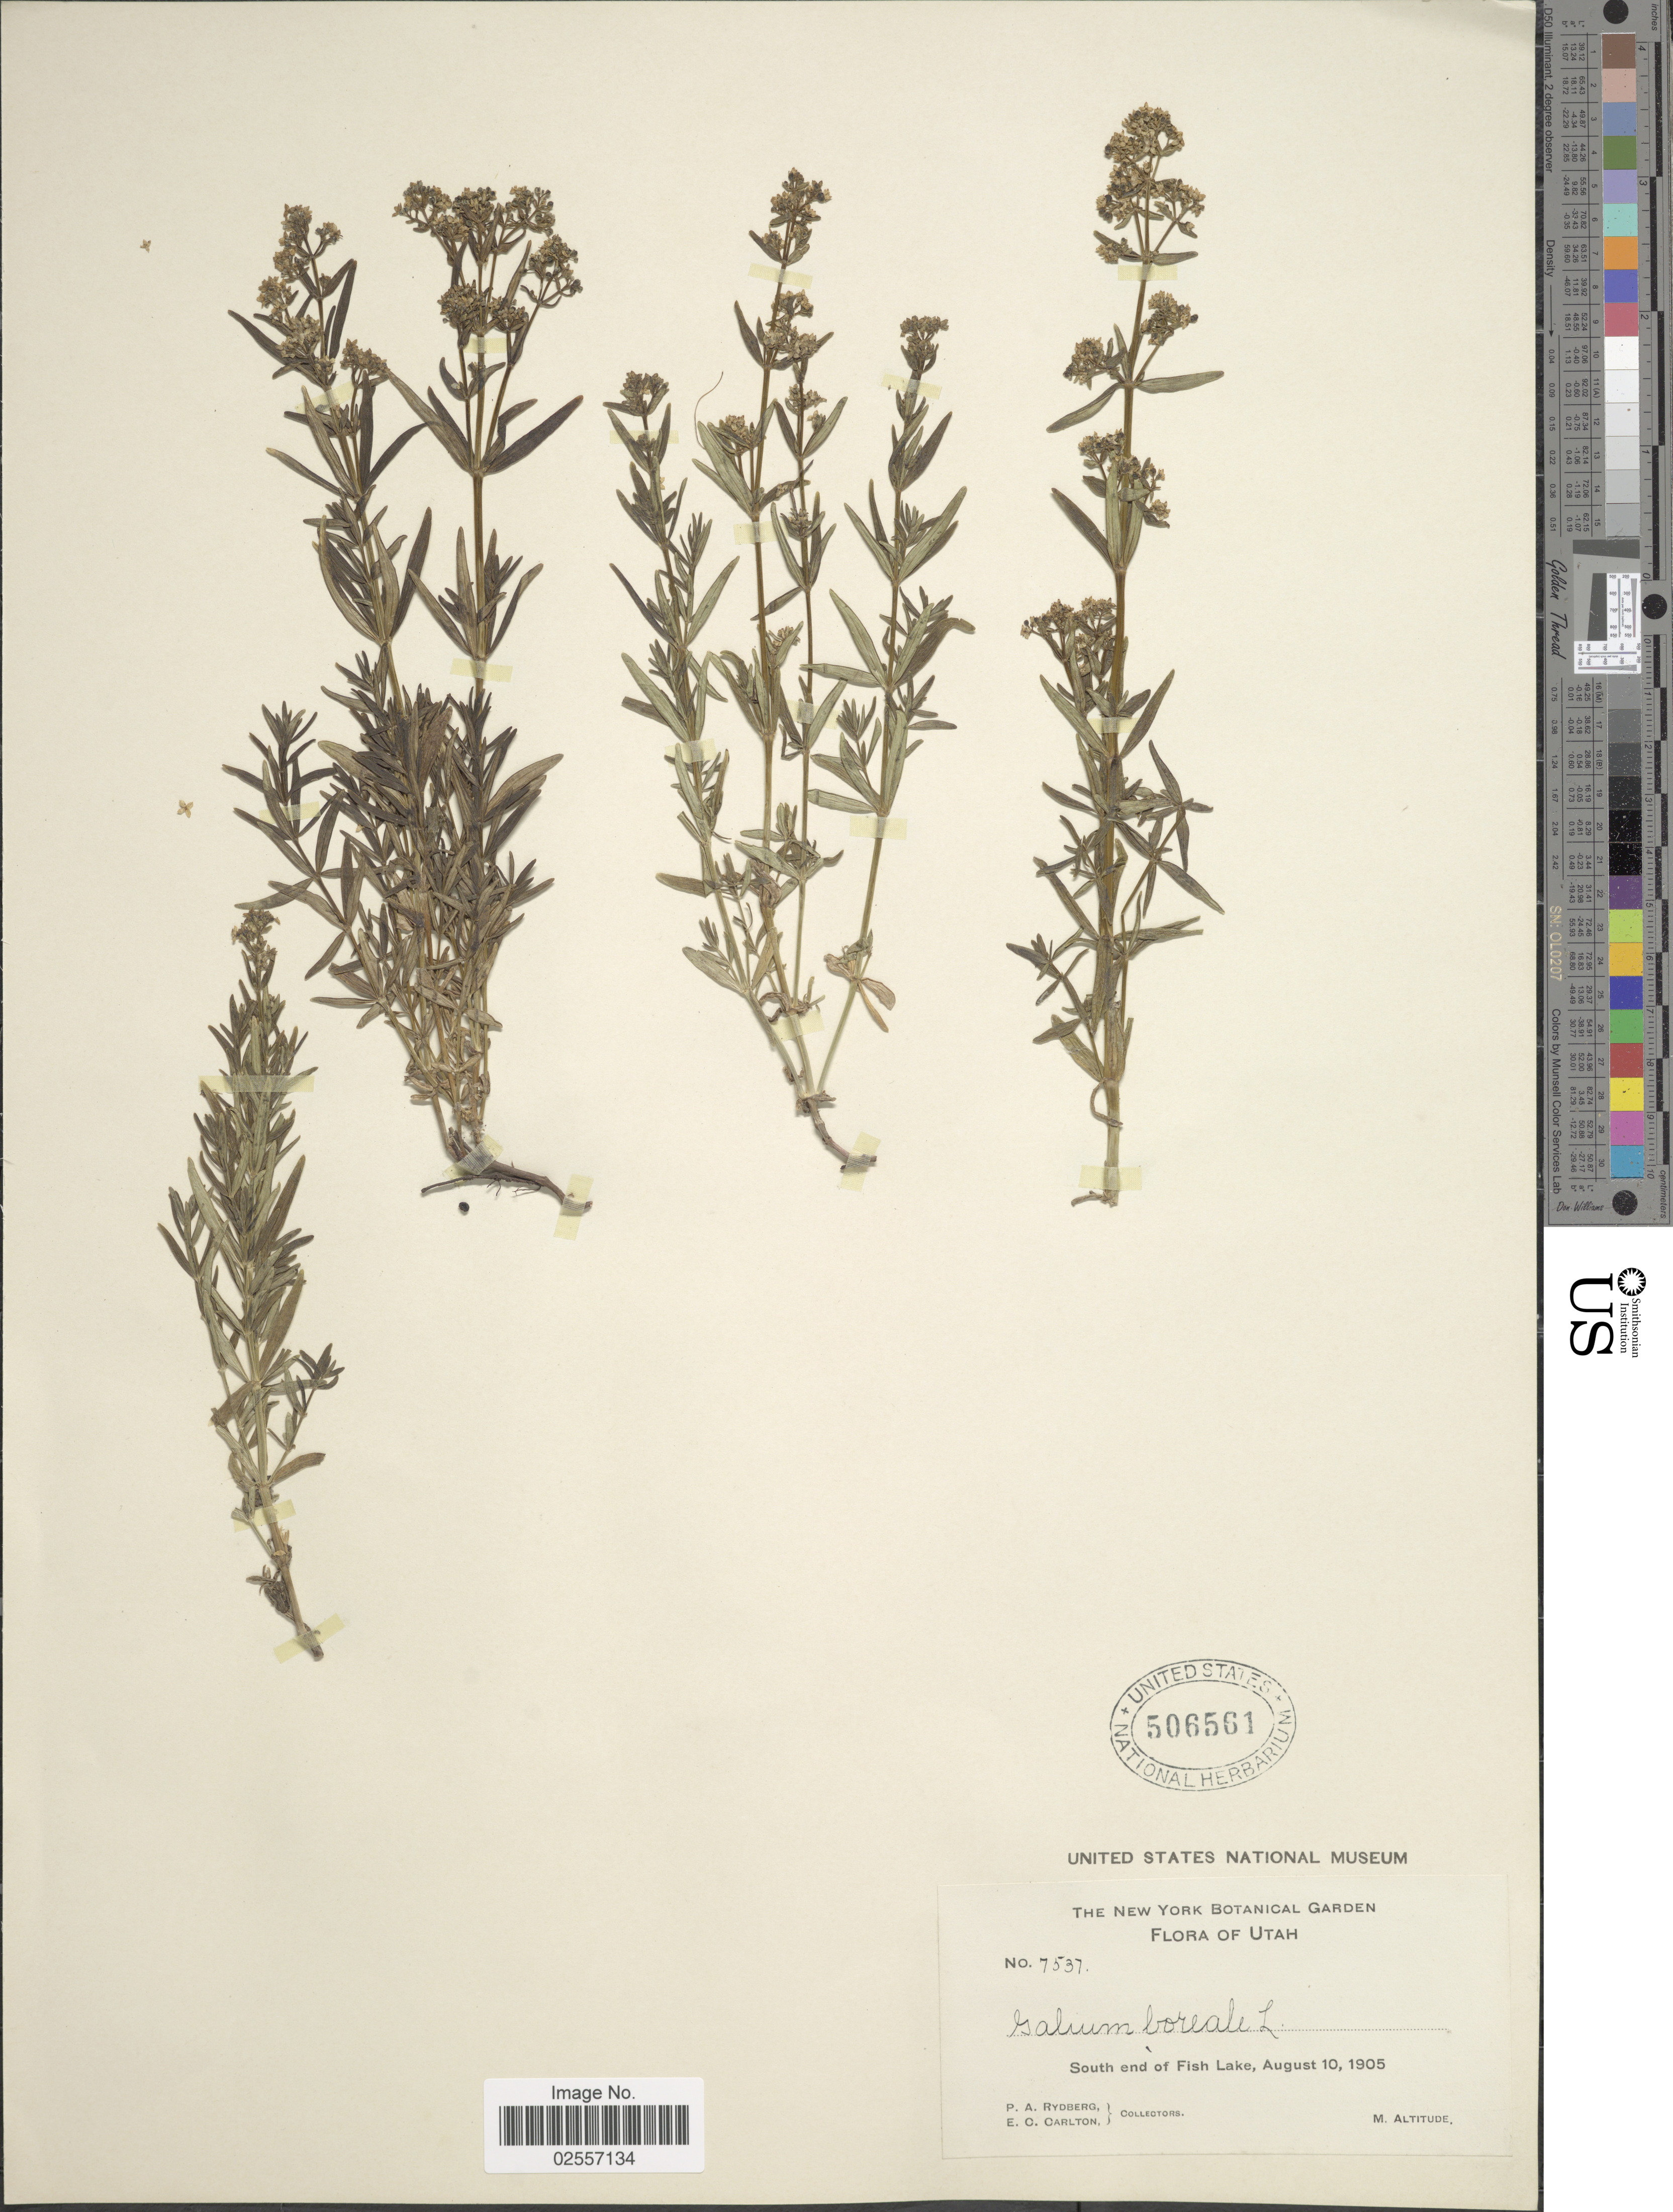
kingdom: Plantae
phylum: Tracheophyta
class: Magnoliopsida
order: Gentianales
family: Rubiaceae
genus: Galium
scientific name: Galium boreale L.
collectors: P. A. Rydberg & E. Carlton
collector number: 7537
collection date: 1905-08-10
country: United States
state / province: Utah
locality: South end of Fish Lake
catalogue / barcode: US 506561